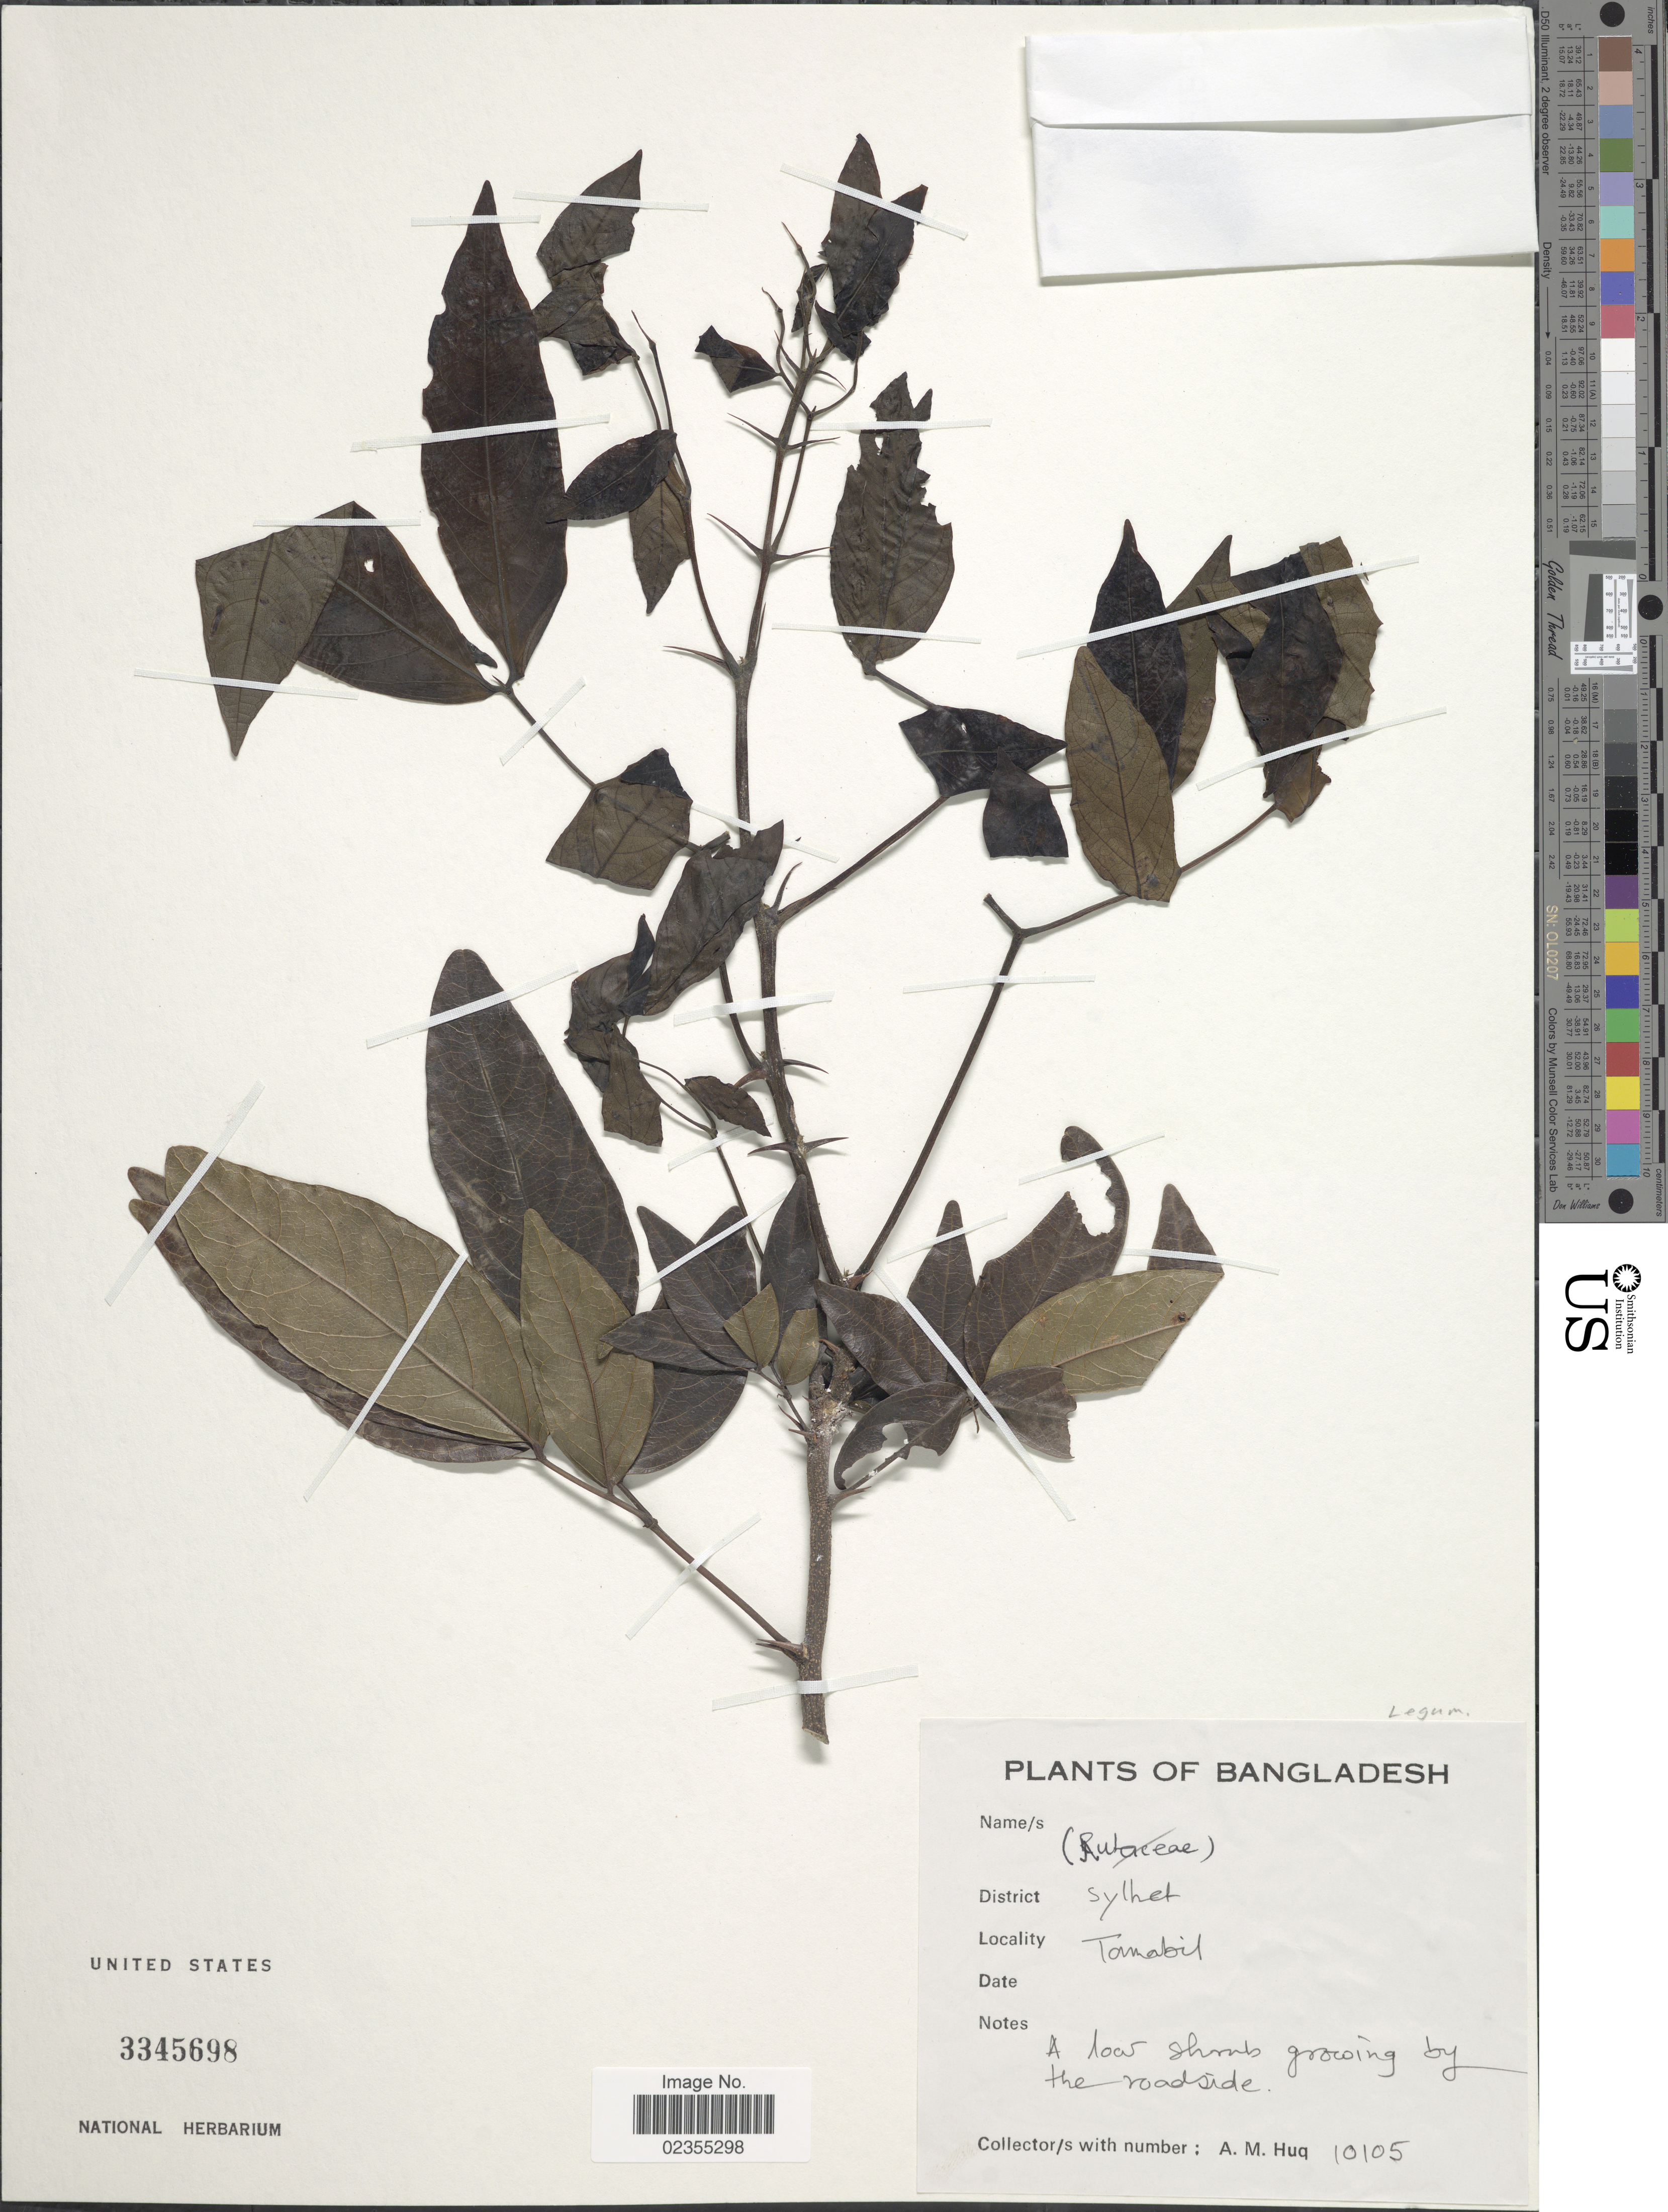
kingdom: Plantae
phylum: Tracheophyta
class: Magnoliopsida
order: Fabales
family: Fabaceae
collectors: A. M. Huq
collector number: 10105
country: Bangladesh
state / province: Sylhet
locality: District Sylhet. Tamabit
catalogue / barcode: US 3345698